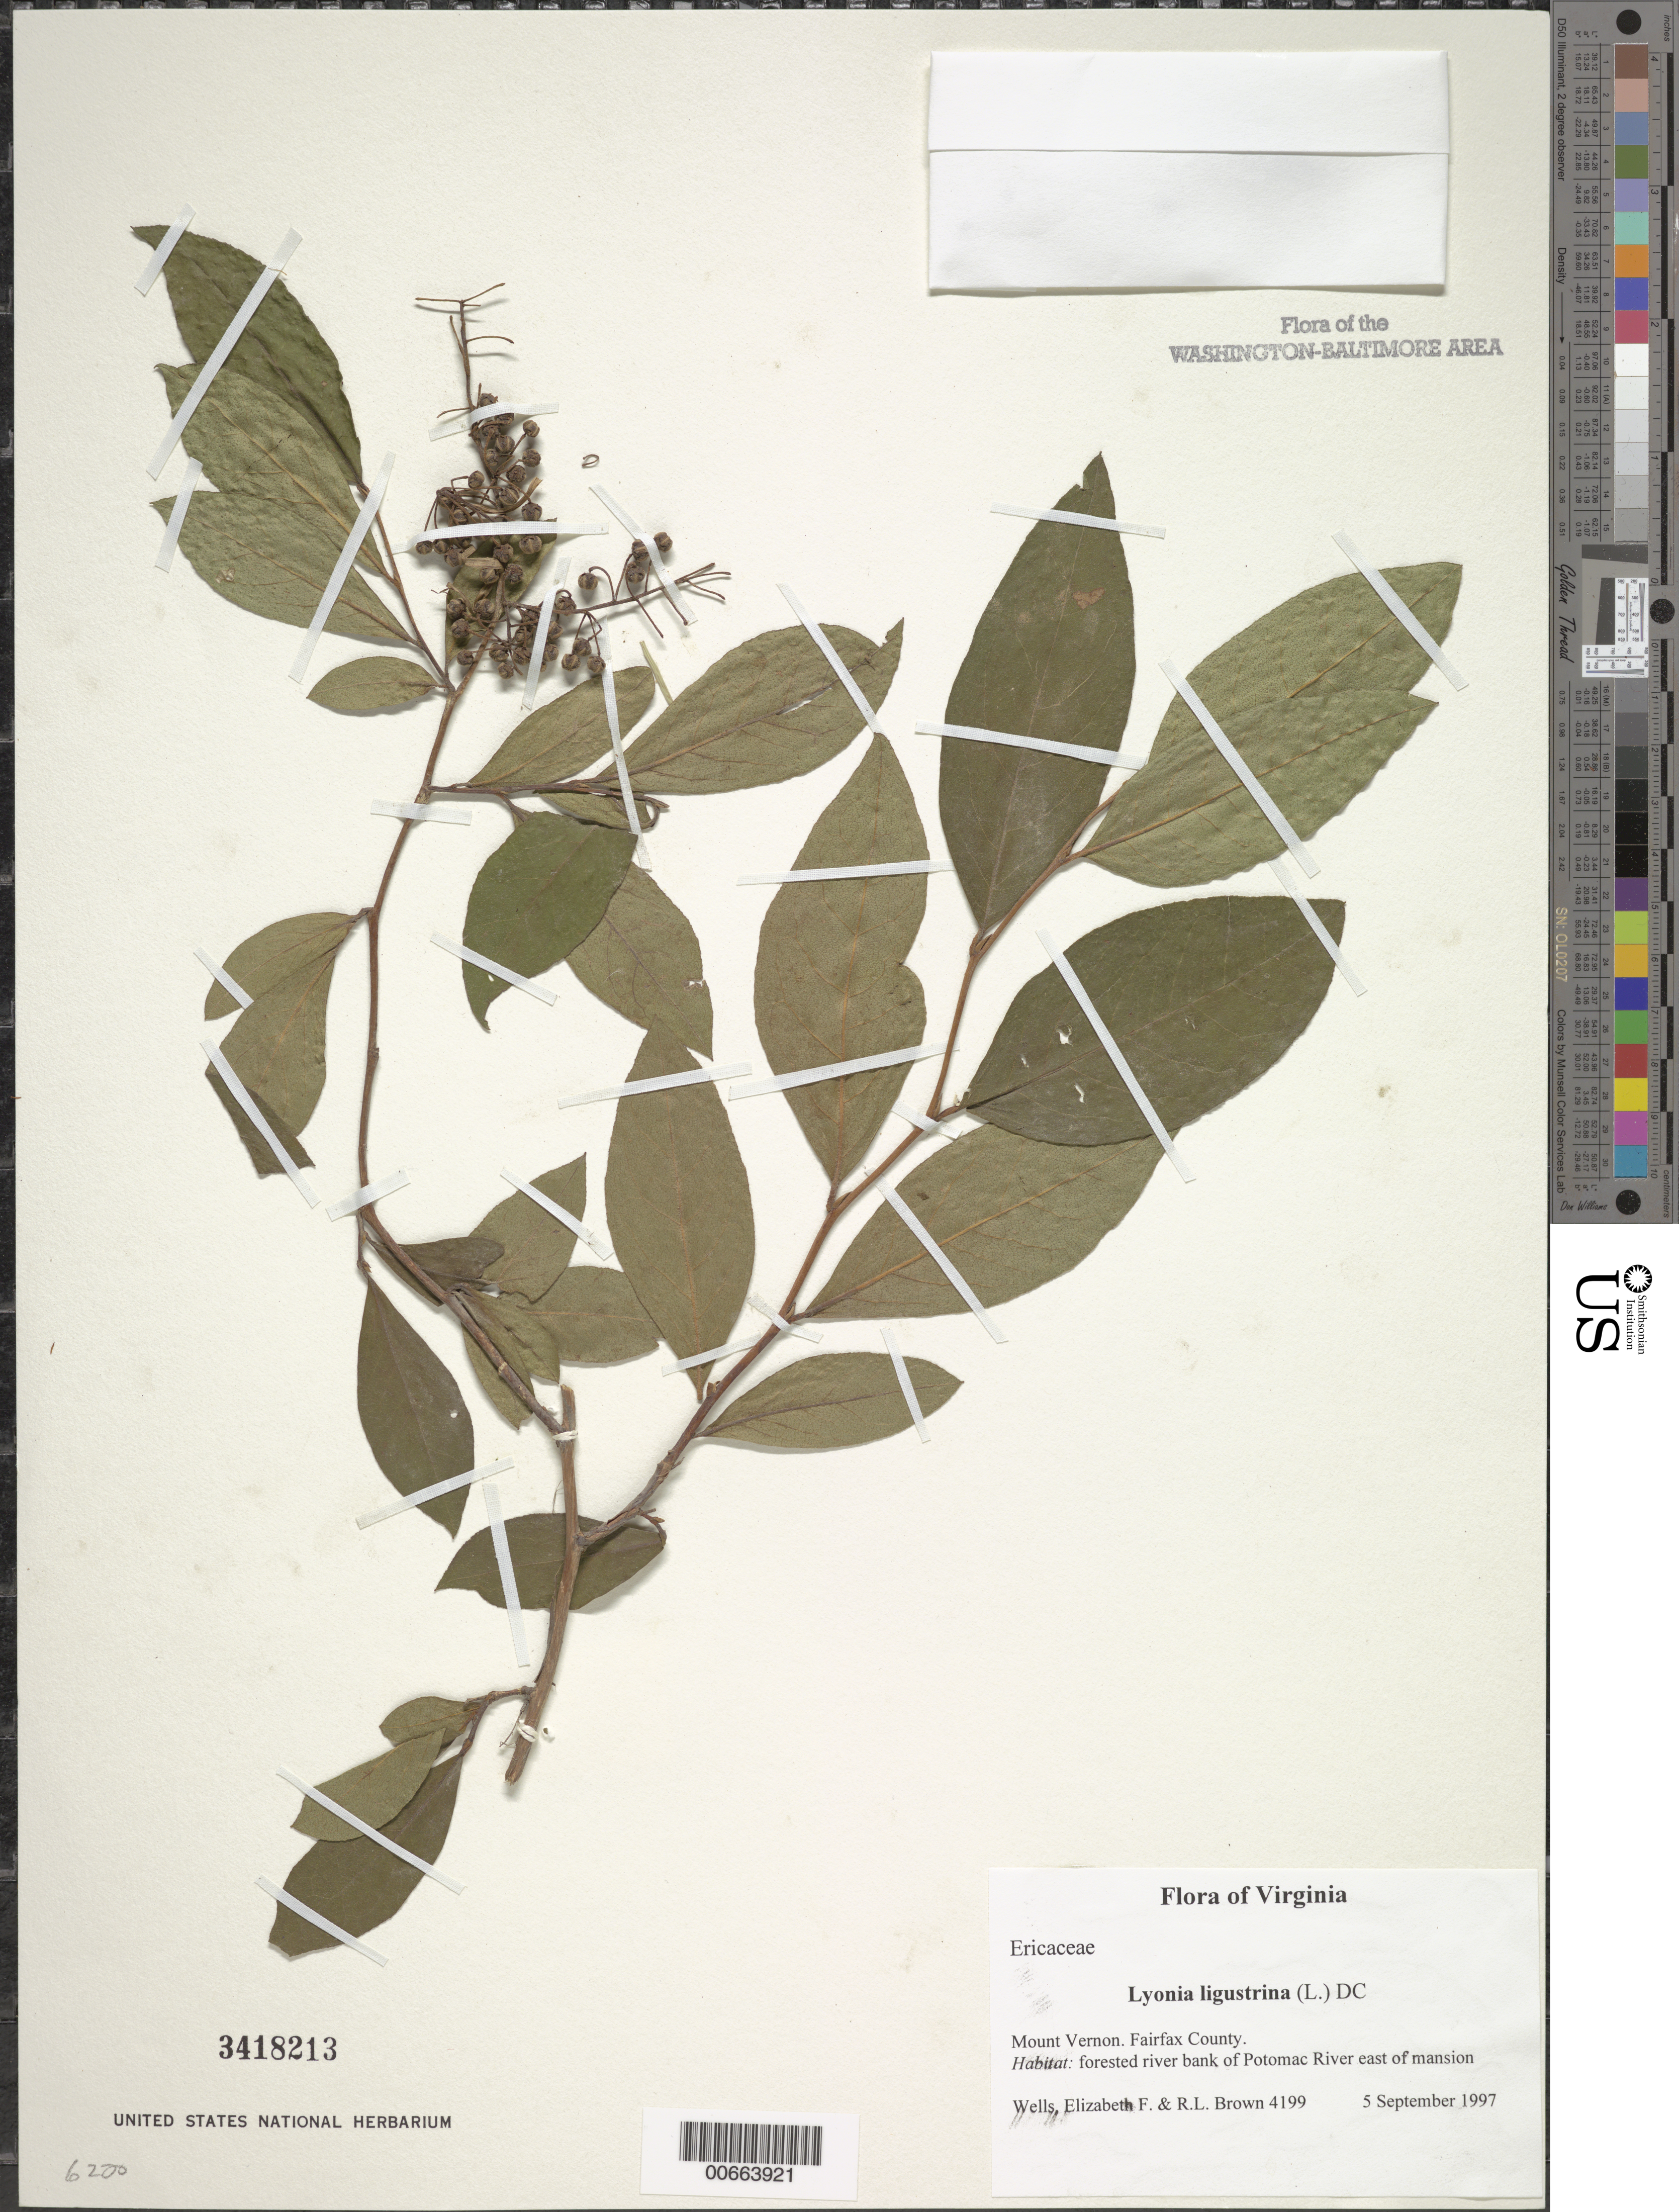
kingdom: Plantae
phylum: Tracheophyta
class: Magnoliopsida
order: Ericales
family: Ericaceae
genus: Lyonia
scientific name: Lyonia ligustrina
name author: (L.) DC.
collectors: E. F. Wells & R. L. Brown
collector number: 4199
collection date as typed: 05 Sep 1997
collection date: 1997-09-05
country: United States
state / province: Virginia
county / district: Fairfax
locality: Mount Vernon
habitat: forested river bank of Potomac River east of mansion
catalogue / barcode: US 3418213